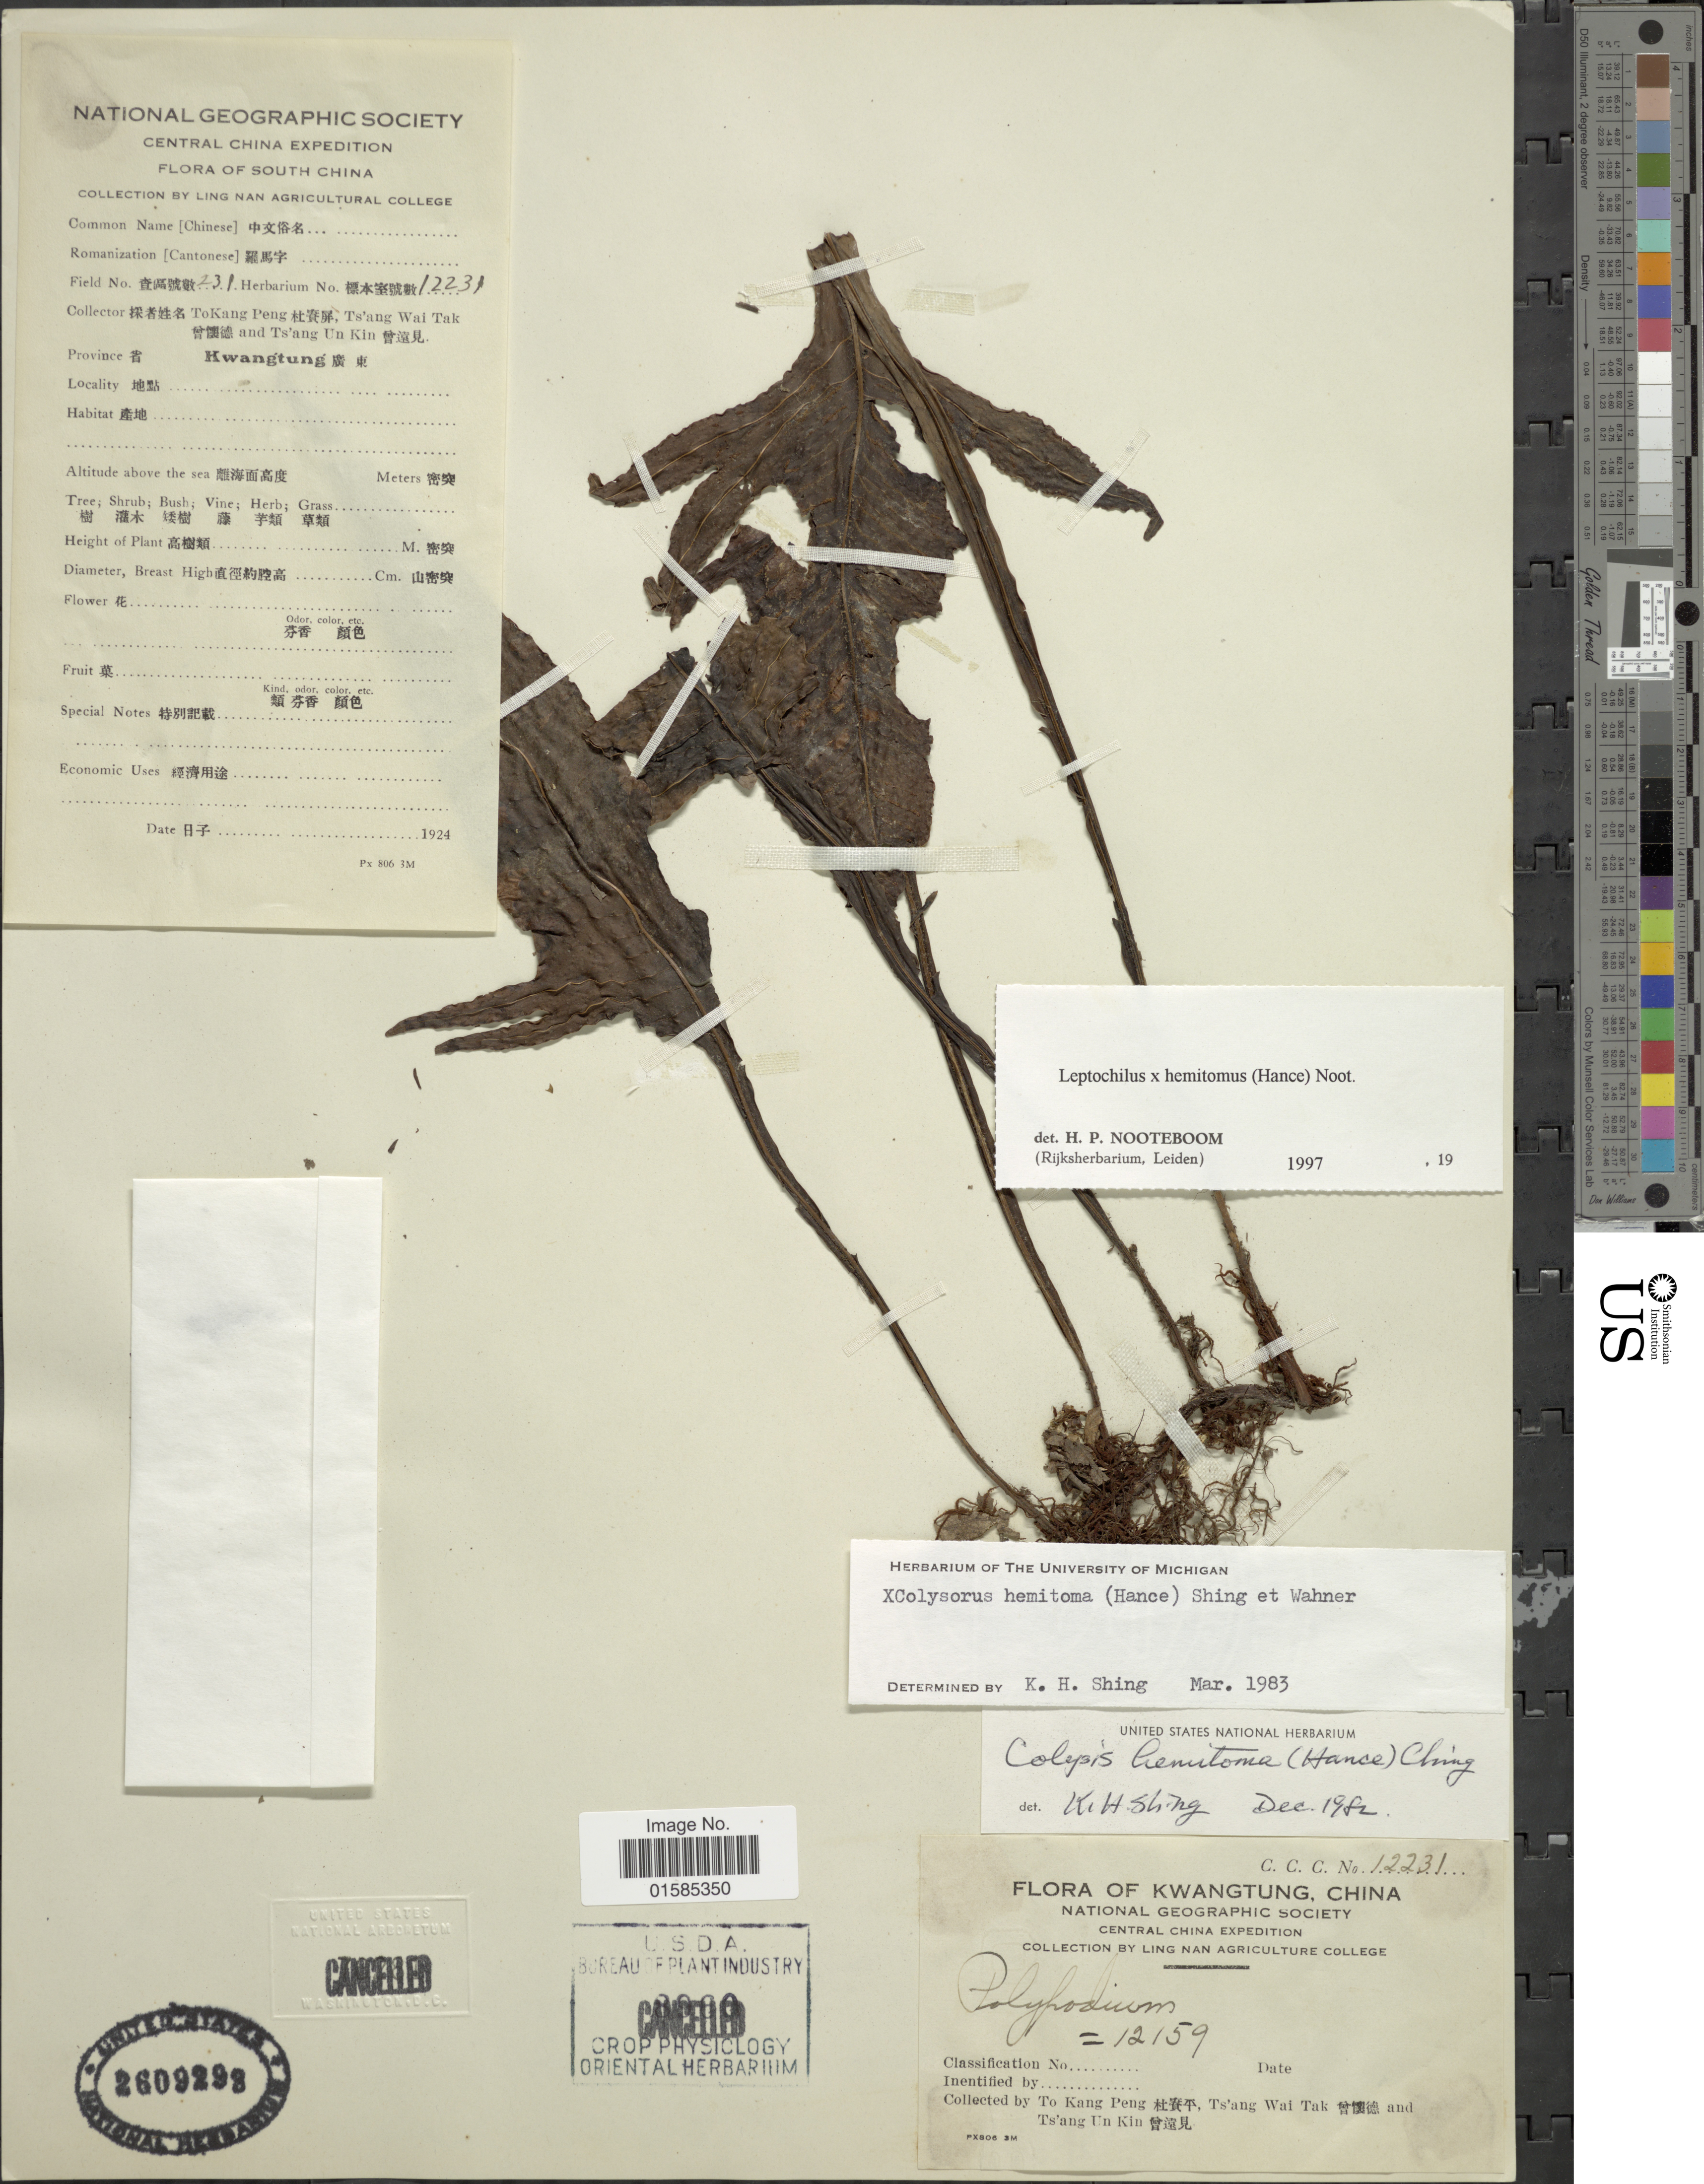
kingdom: Plantae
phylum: Tracheophyta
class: Polypodiopsida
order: Polypodiales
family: Polypodiaceae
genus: Leptochilus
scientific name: Leptochilus x hemitomus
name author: (Hance) Noot.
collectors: T. K. Peng, W. T. Tsang & U. K. Tsang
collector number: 231/12231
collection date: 1924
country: China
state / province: Guangdong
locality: Kwangtung, China,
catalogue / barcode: US 2609298